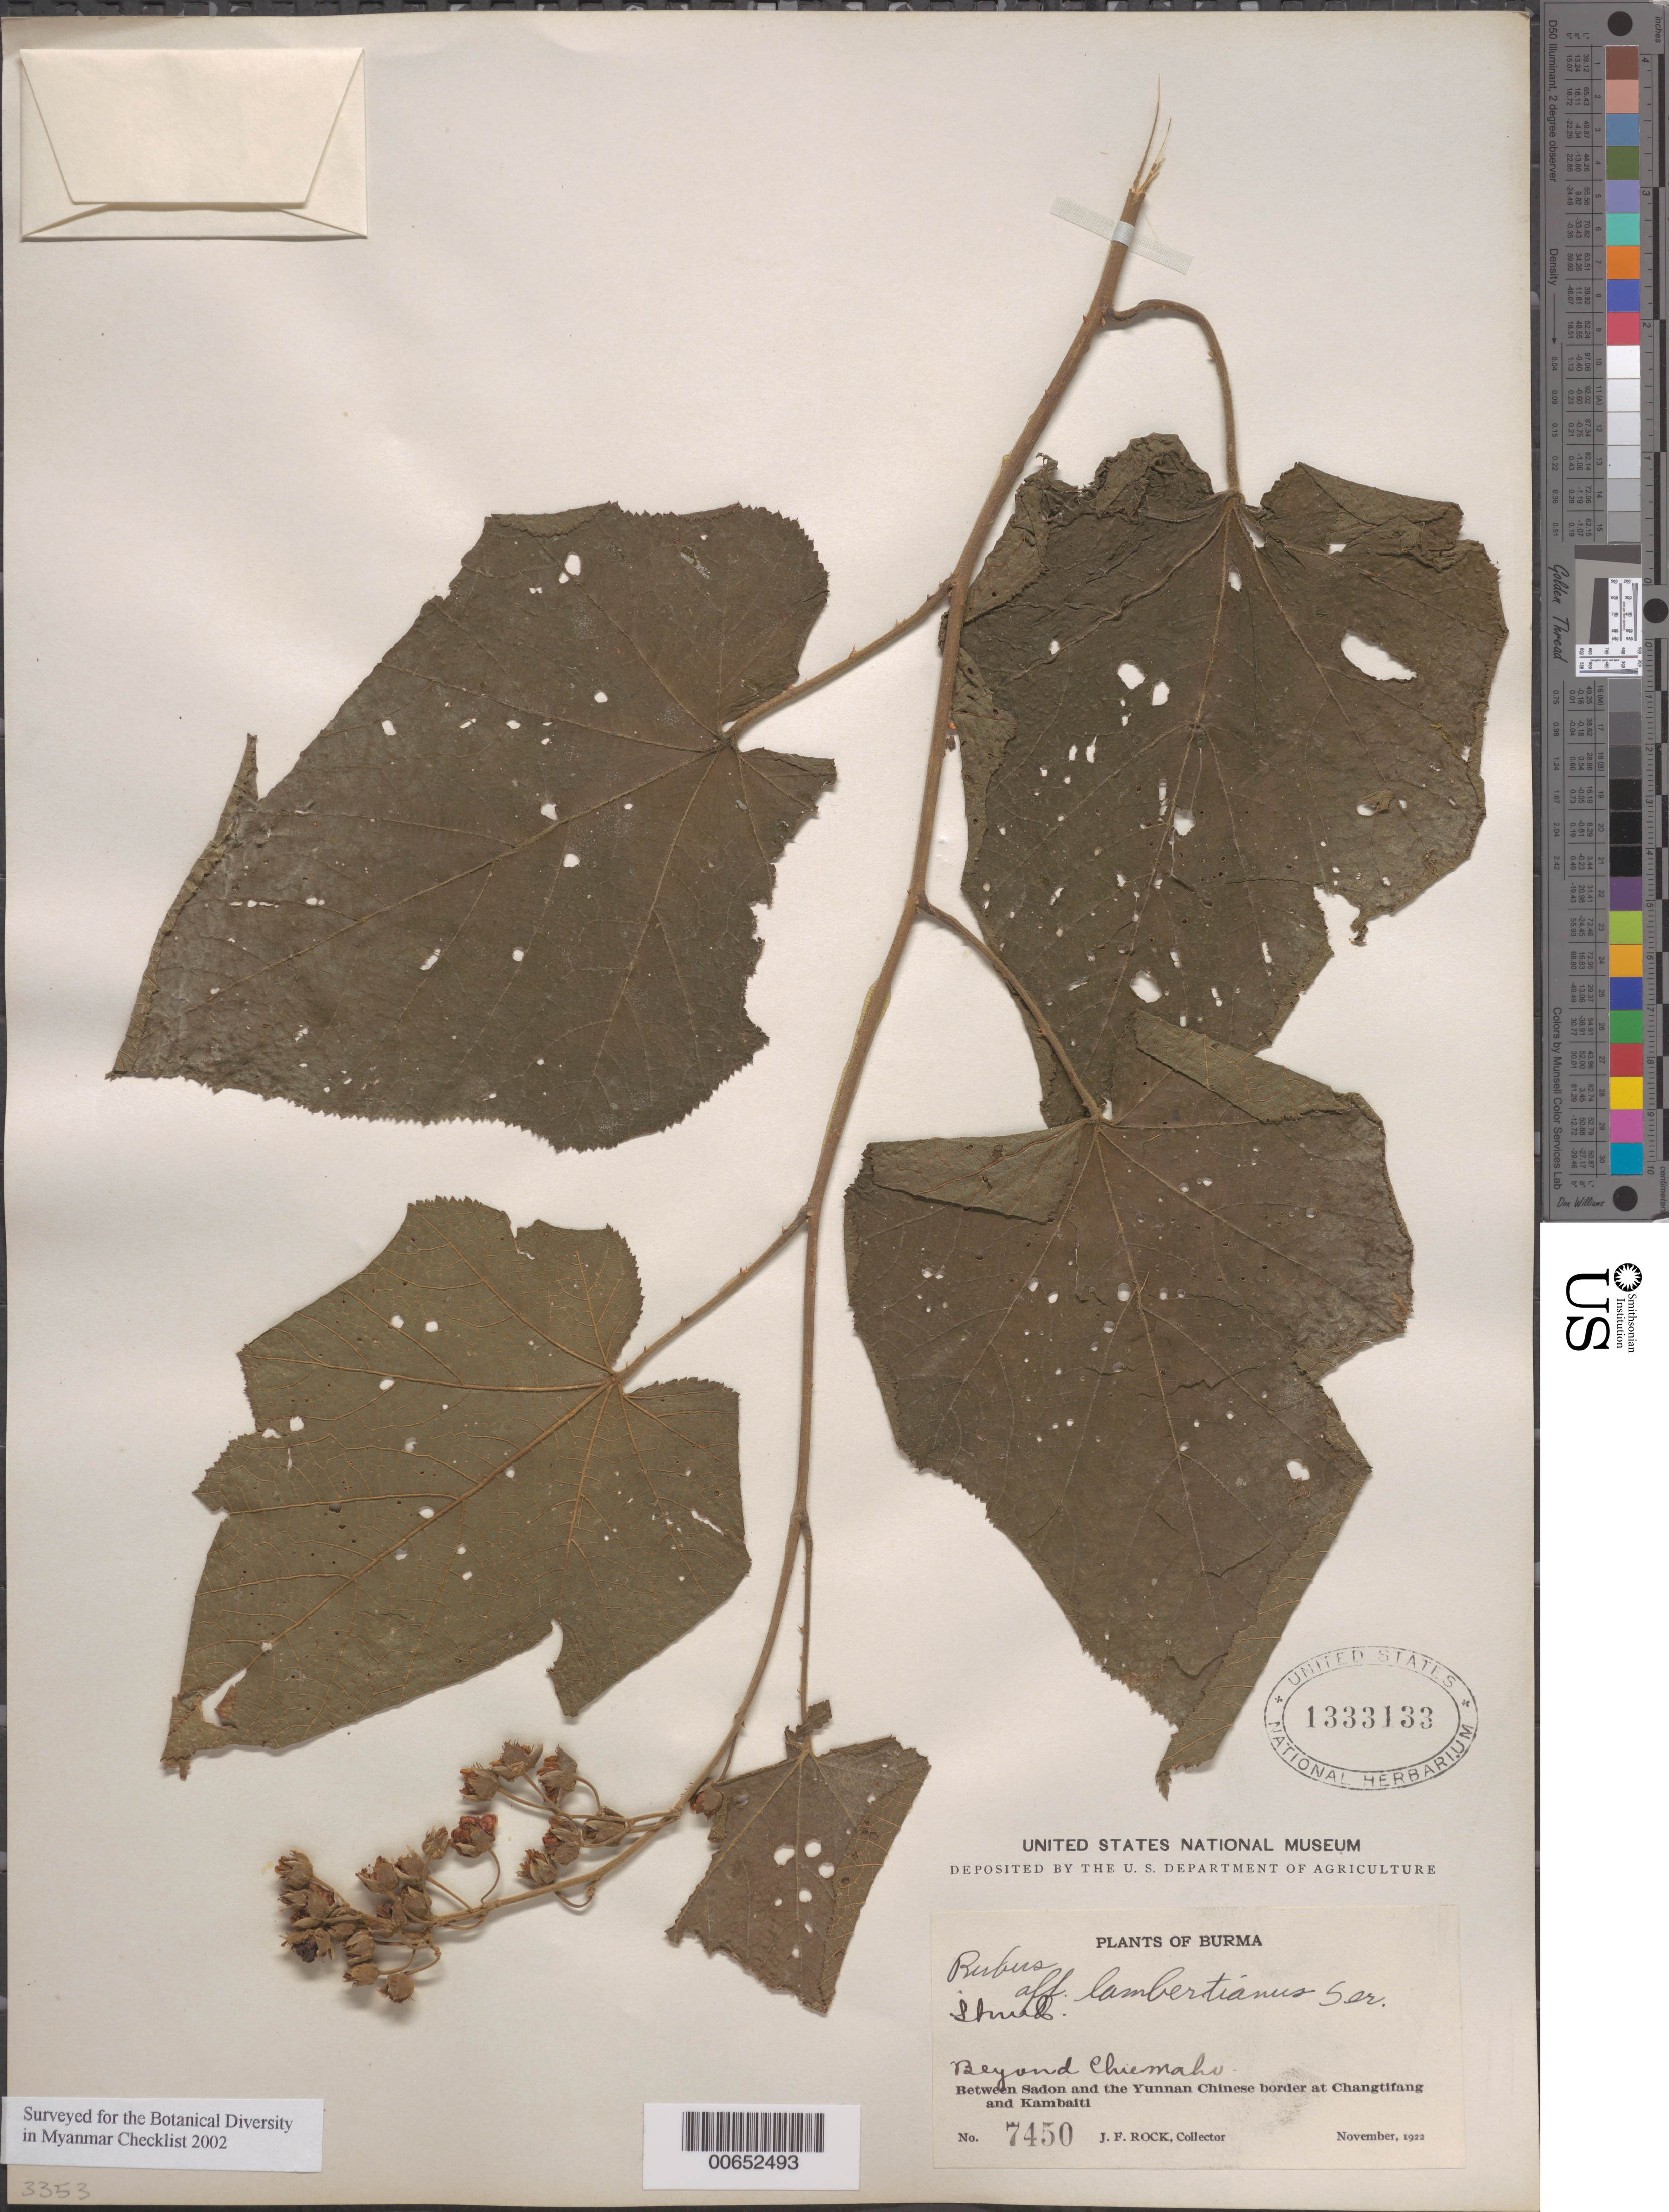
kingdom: Plantae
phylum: Tracheophyta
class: Magnoliopsida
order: Rosales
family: Rosaceae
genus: Rubus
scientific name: Rubus lambertiana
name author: Ser.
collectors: J. F. Rock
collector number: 7450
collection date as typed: Nov 1922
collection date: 1922-11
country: Myanmar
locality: Between Sadon and the Yunnan Chinese border at Changtifang and Kambalti.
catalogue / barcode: US 1333133